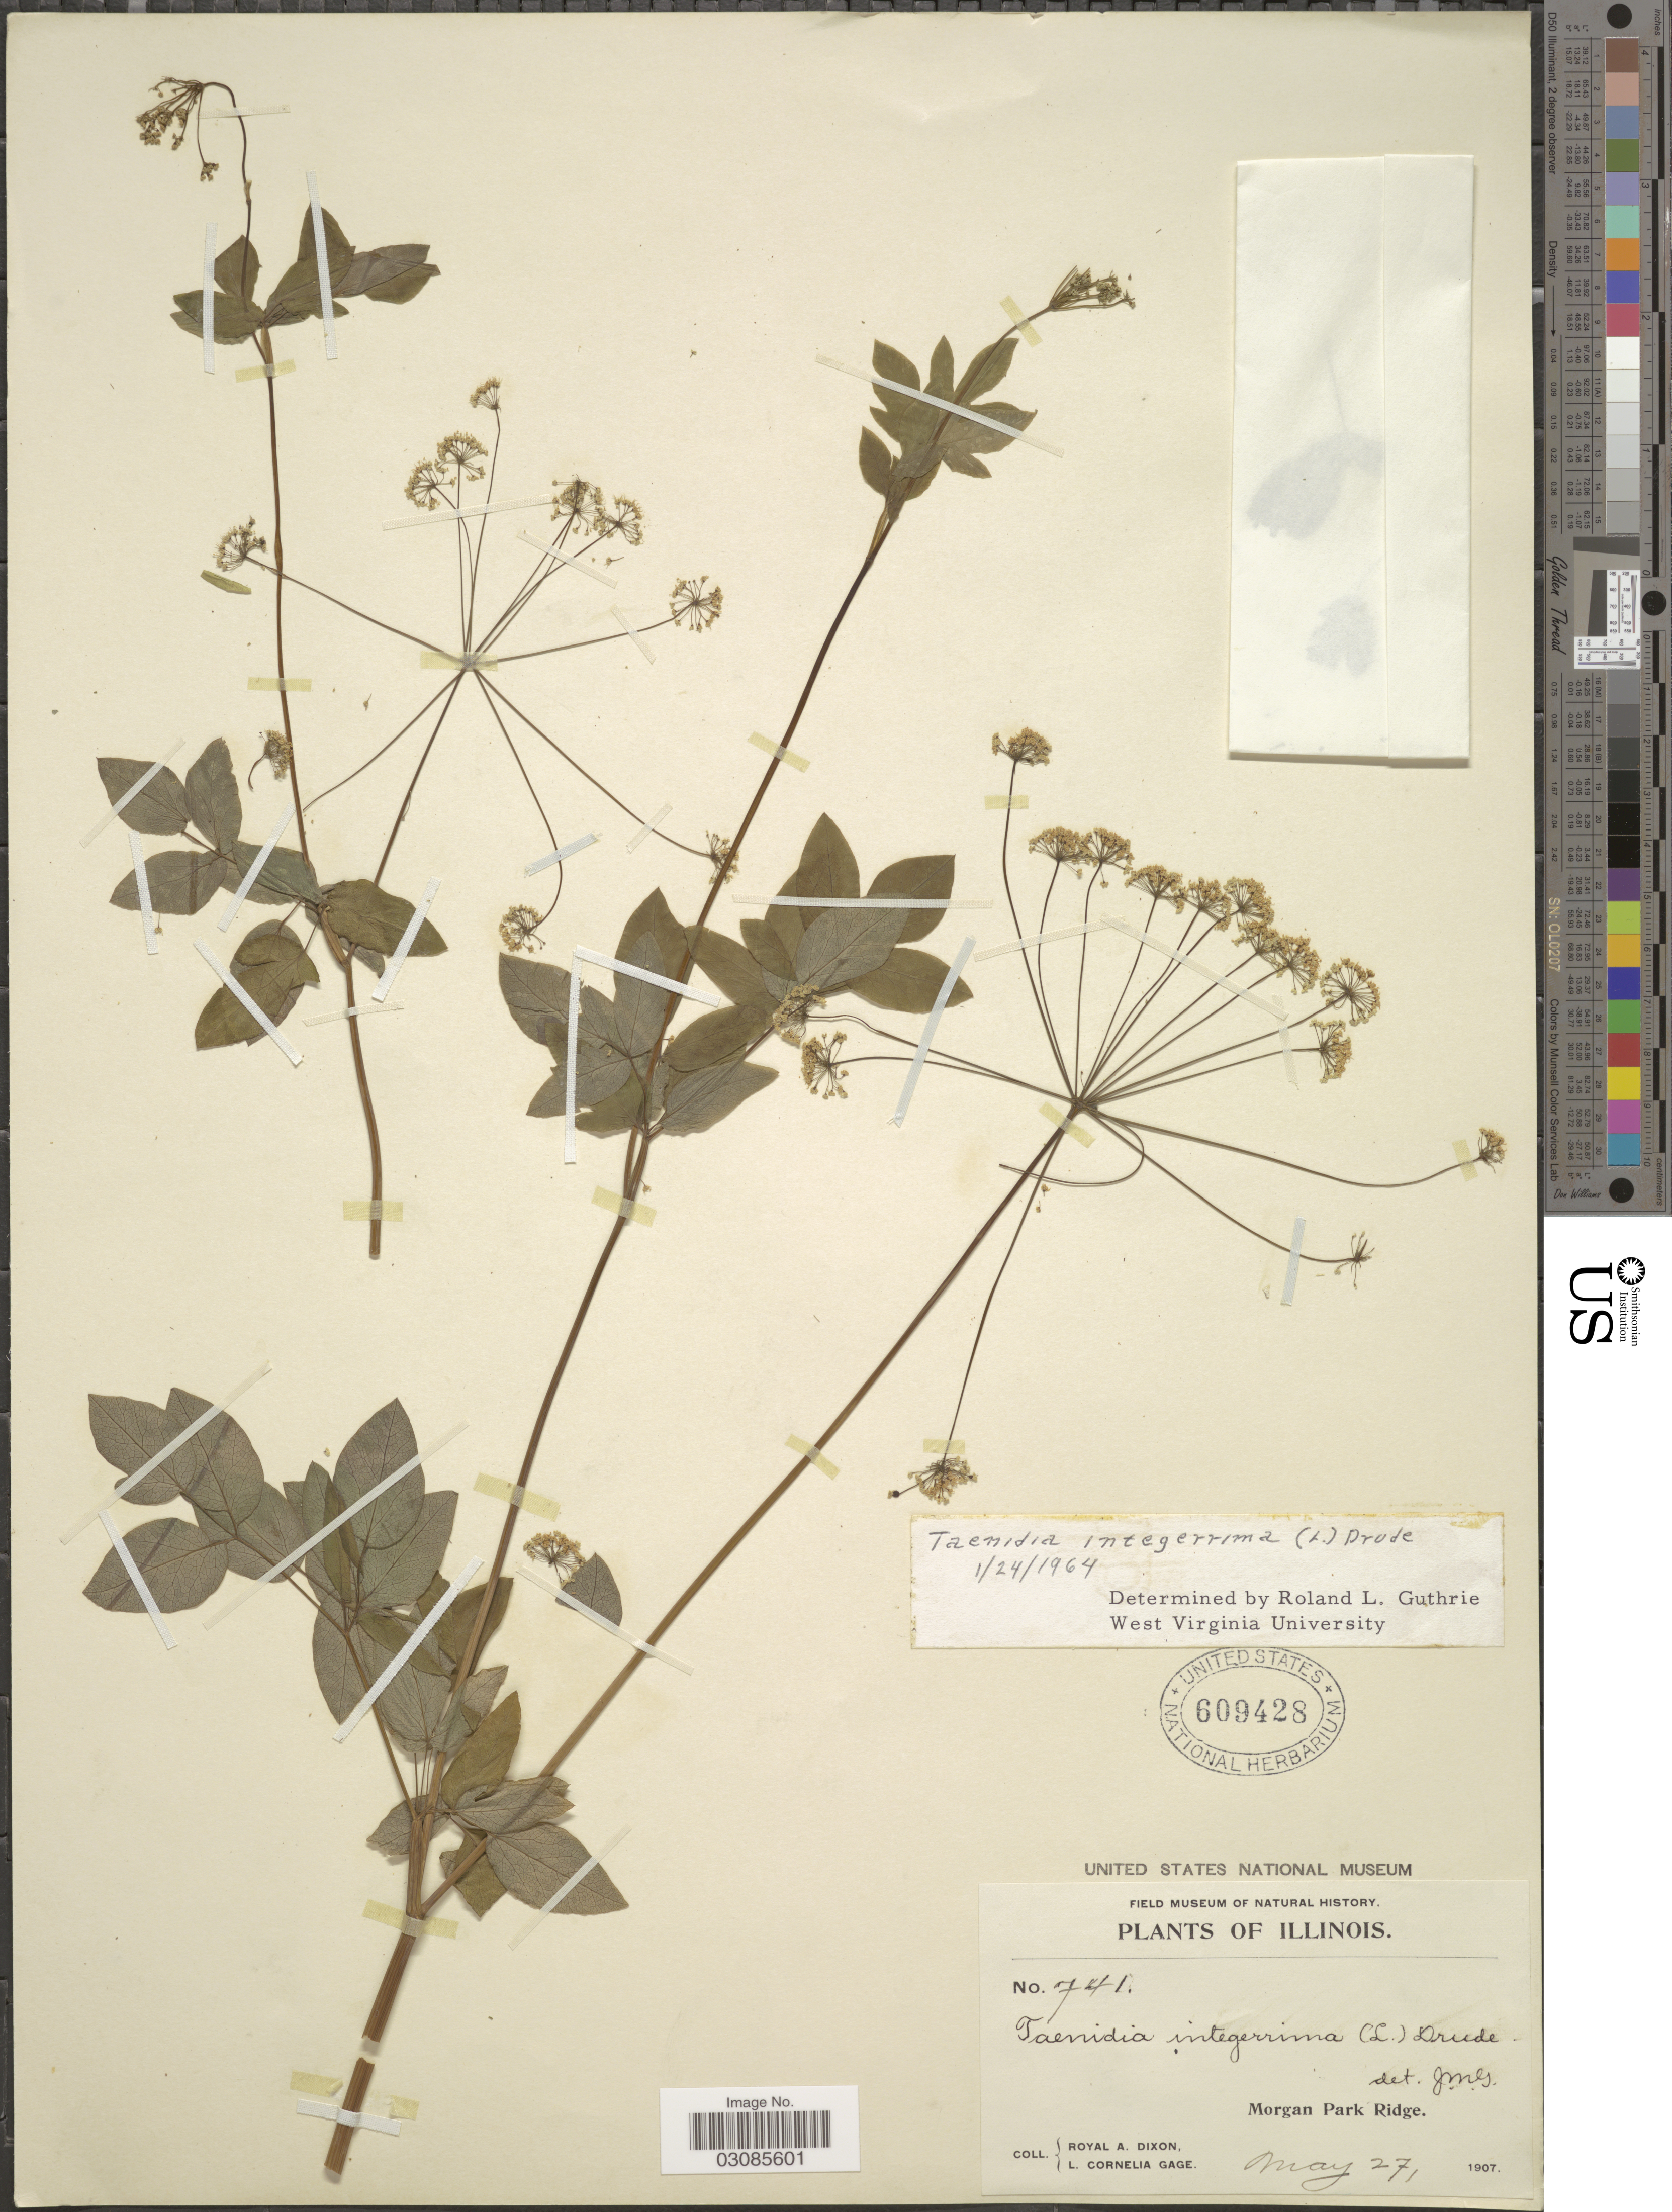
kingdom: Plantae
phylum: Tracheophyta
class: Magnoliopsida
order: Apiales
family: Apiaceae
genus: Taenidia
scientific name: Taenidia integerrima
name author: (L.) Drude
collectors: R. A. Dixon & L. Gage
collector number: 741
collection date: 1907-05-27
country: United States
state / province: Illinois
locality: Morgan Park Ridge.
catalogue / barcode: US 609428